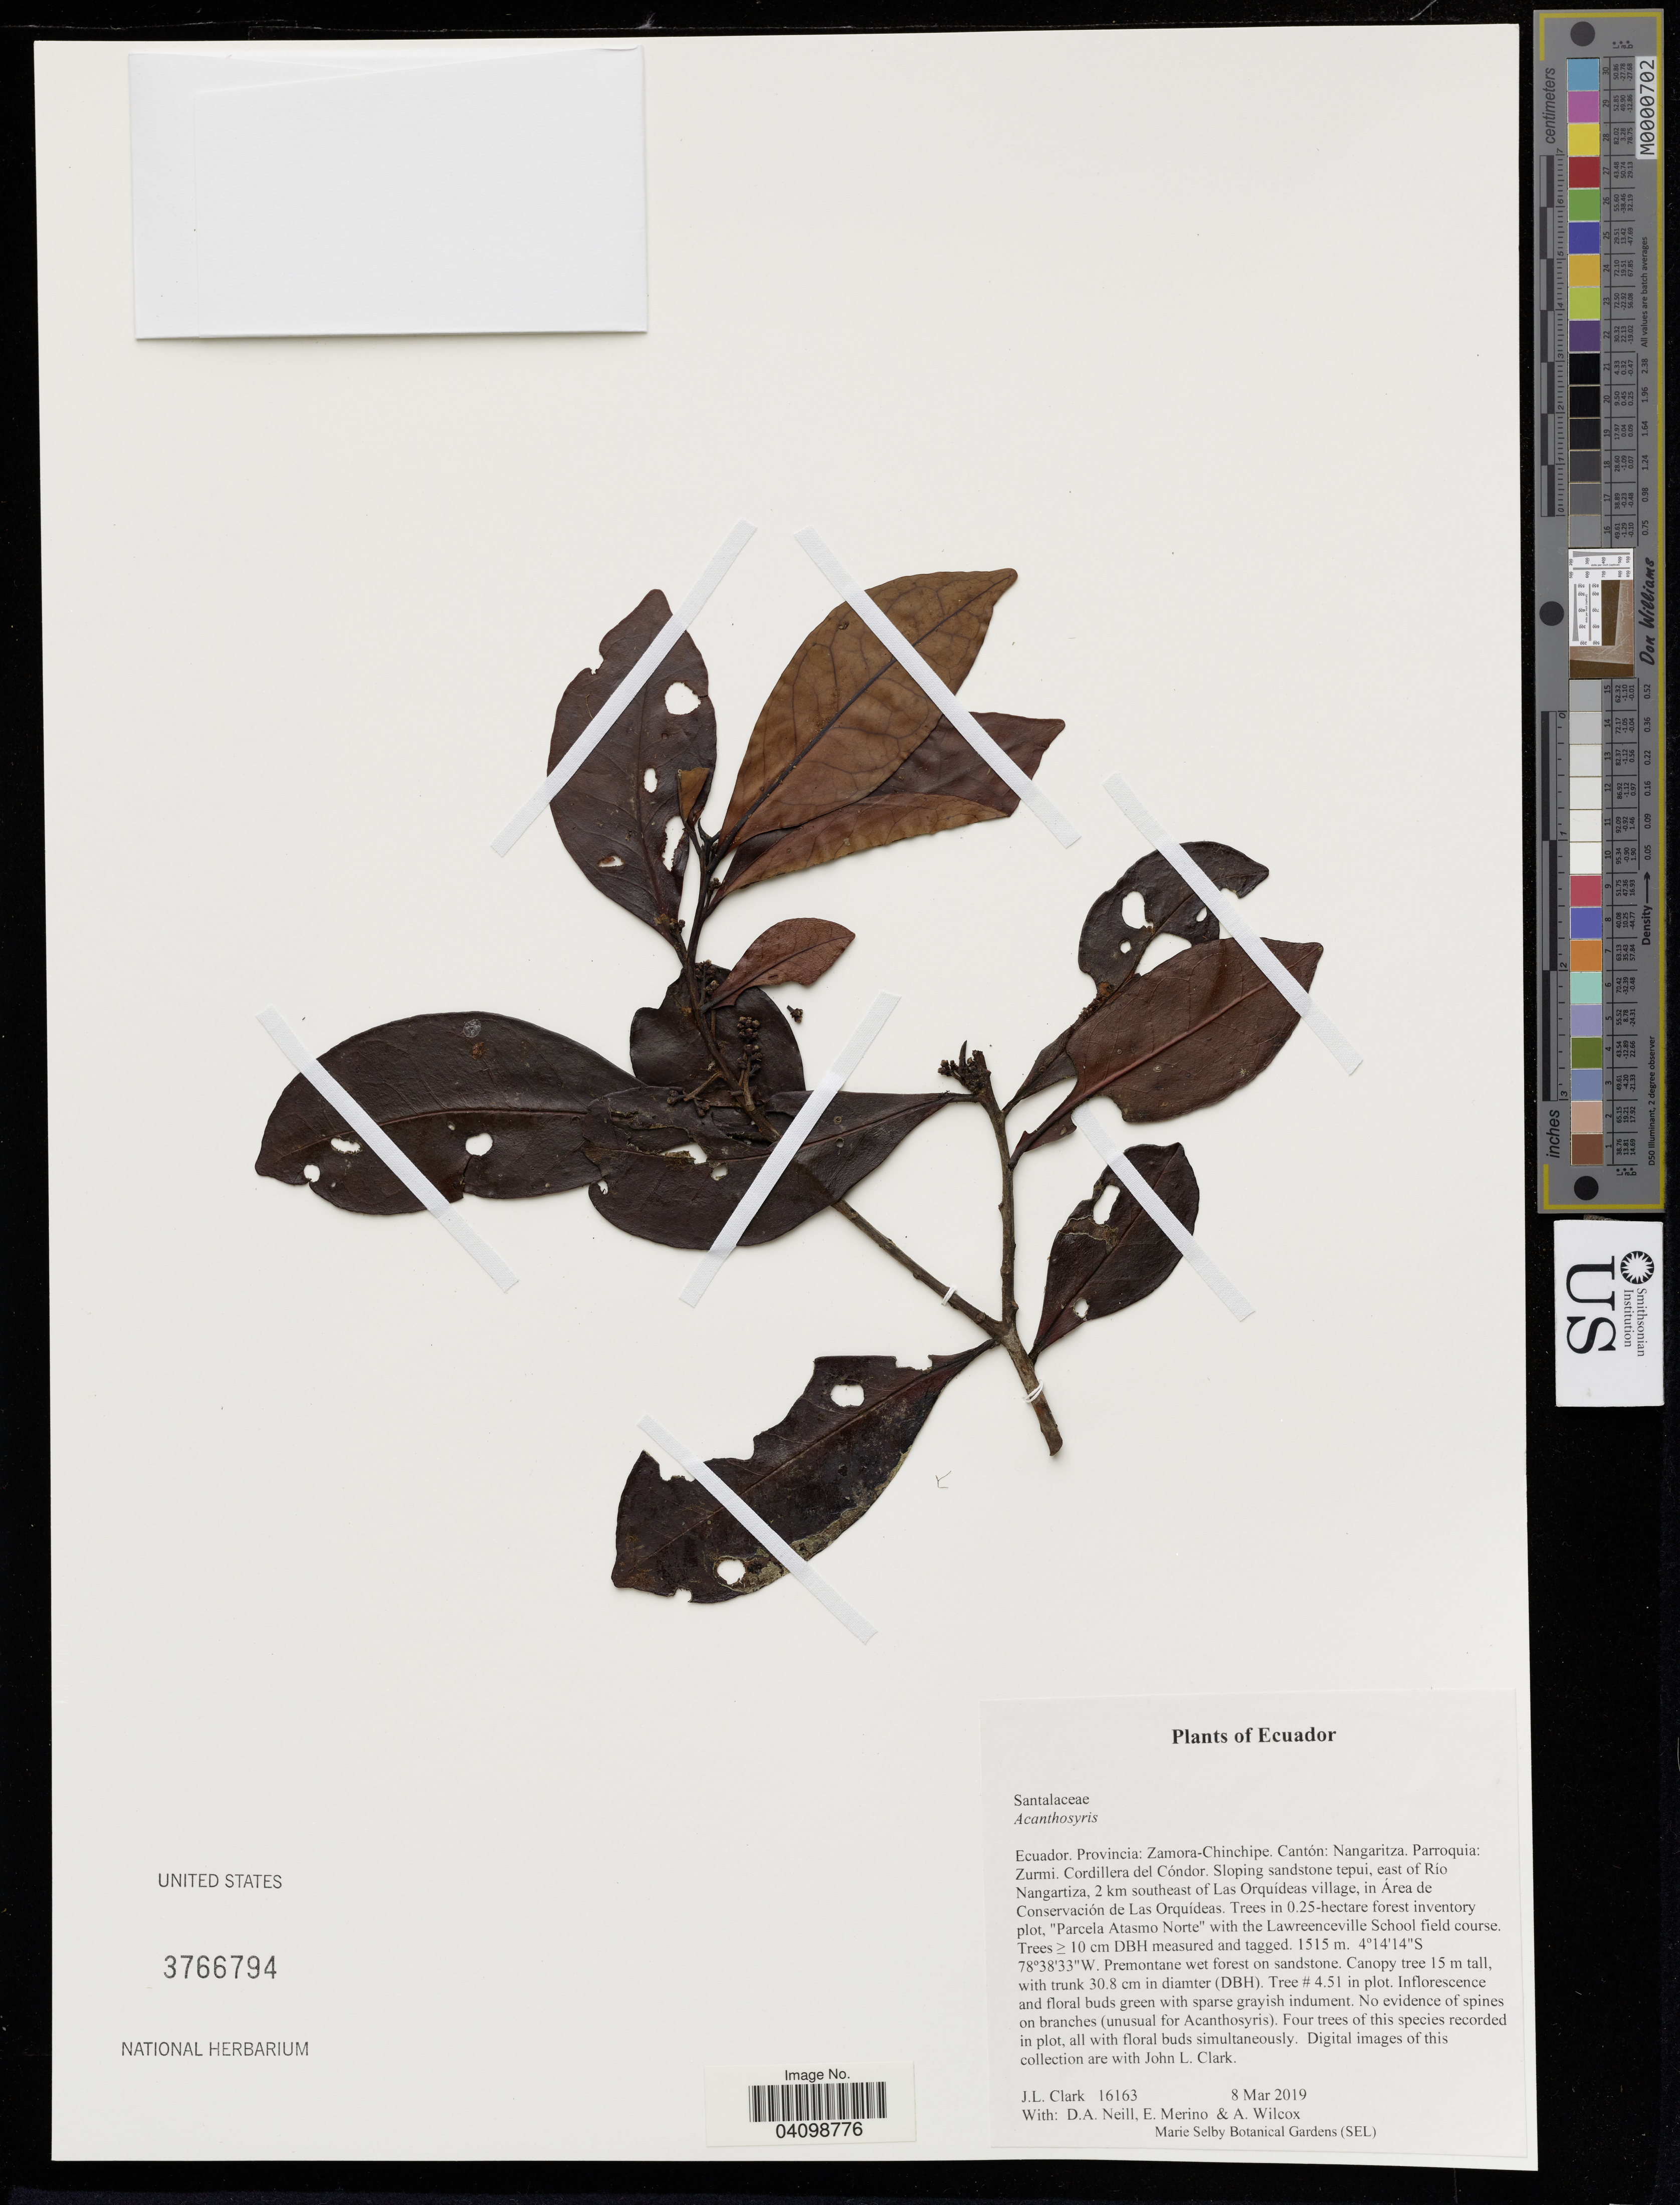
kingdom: Plantae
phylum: Tracheophyta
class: Magnoliopsida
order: Santalales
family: Cervantesiaceae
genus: Acanthosyris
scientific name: Acanthosyris sp.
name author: M. Nee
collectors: J. Clark, D. A. Neill & A. Wilcox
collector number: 16163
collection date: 2019-03-08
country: Ecuador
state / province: Zamora-Chinchipe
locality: Cantón: Nangaritza. Parroquia: Zurmi. Cordillera del Cóndor. Sloping sandstone tepui, east of Río Nangaritza, 2 km southeast of Las Orquídeas village, in Área de Conservación de Las Orquídeas.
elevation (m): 1515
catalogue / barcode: US 3766794